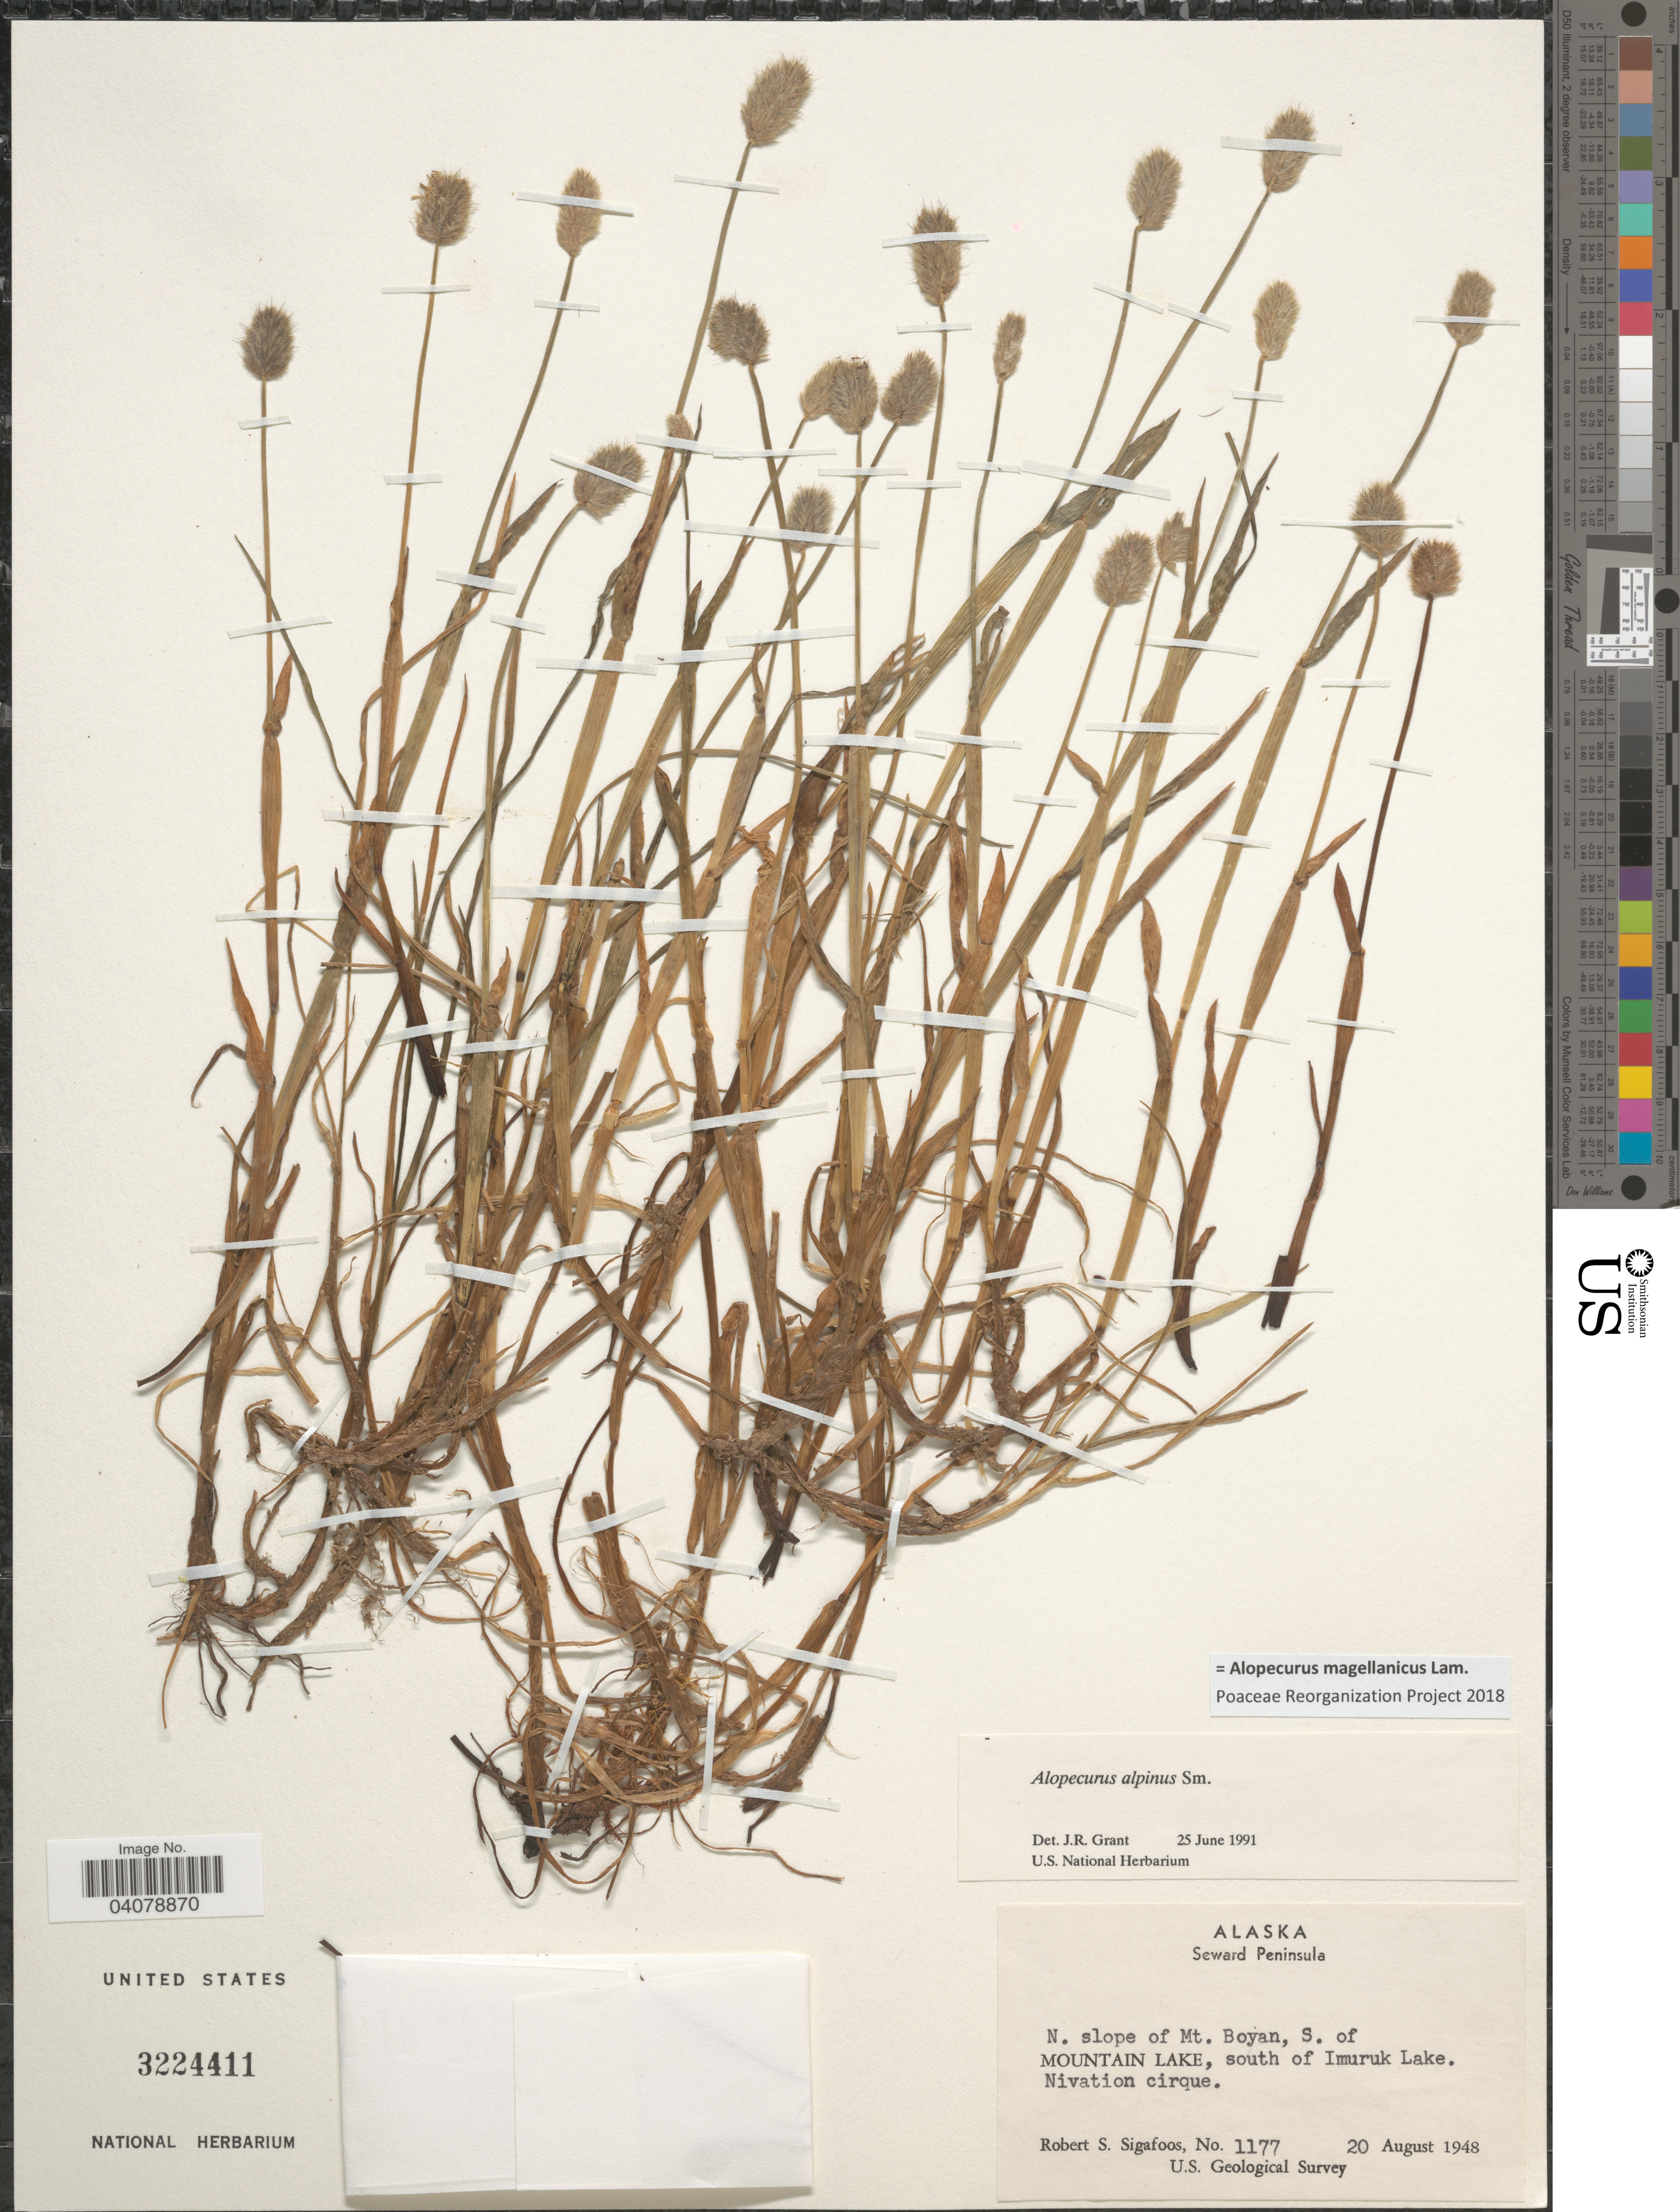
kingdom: Plantae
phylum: Tracheophyta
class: Liliopsida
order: Poales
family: Poaceae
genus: Alopecurus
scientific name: Alopecurus magellanicus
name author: Lam.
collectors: R. Sigafoos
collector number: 1177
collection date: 1948-08-20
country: United States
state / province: Alaska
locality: Seward Peninsula. N. slope of Mt. Boyan, S. of Mountain Lake, south of Imuruk Lake. U.S. Geological Survey.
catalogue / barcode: US 3224411